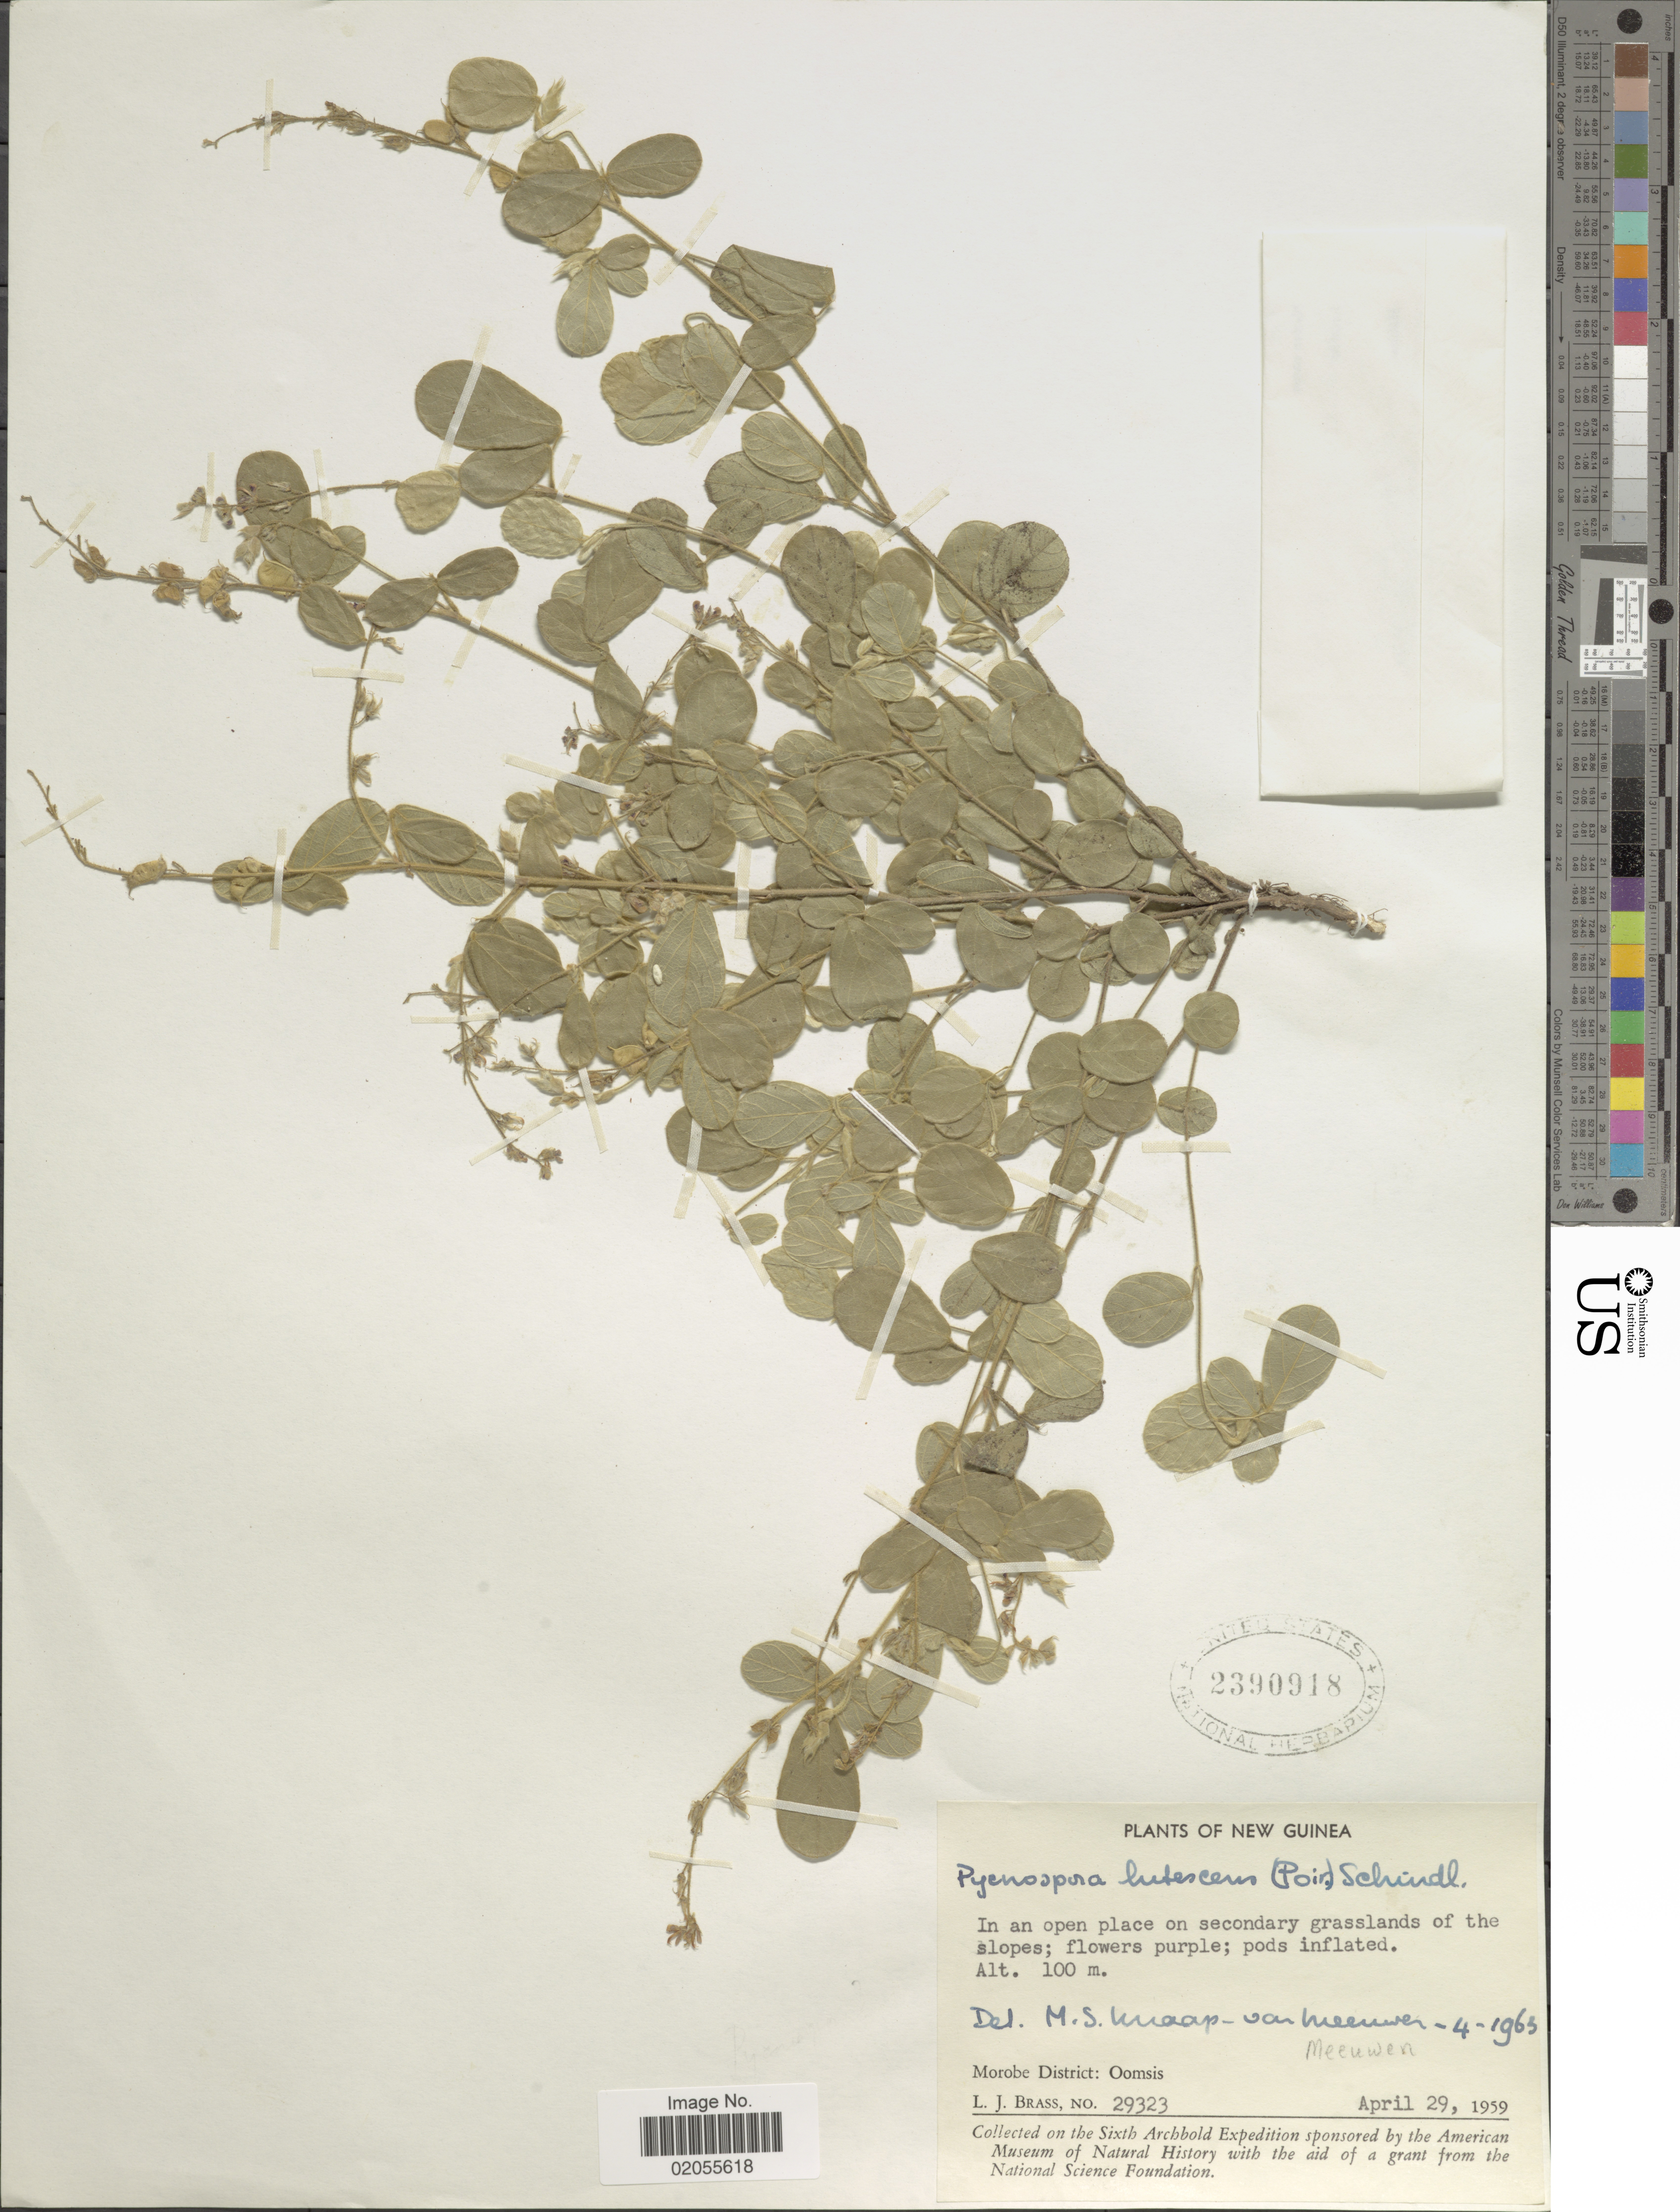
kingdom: Plantae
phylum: Tracheophyta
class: Magnoliopsida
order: Fabales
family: Fabaceae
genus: Pycnospora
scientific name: Pycnospora lutescens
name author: (Poir.) Schindl.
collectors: L. J. Brass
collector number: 29323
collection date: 1959-04-29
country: Papua New Guinea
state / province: Morobe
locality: Oomsis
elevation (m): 100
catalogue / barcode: US 2390918